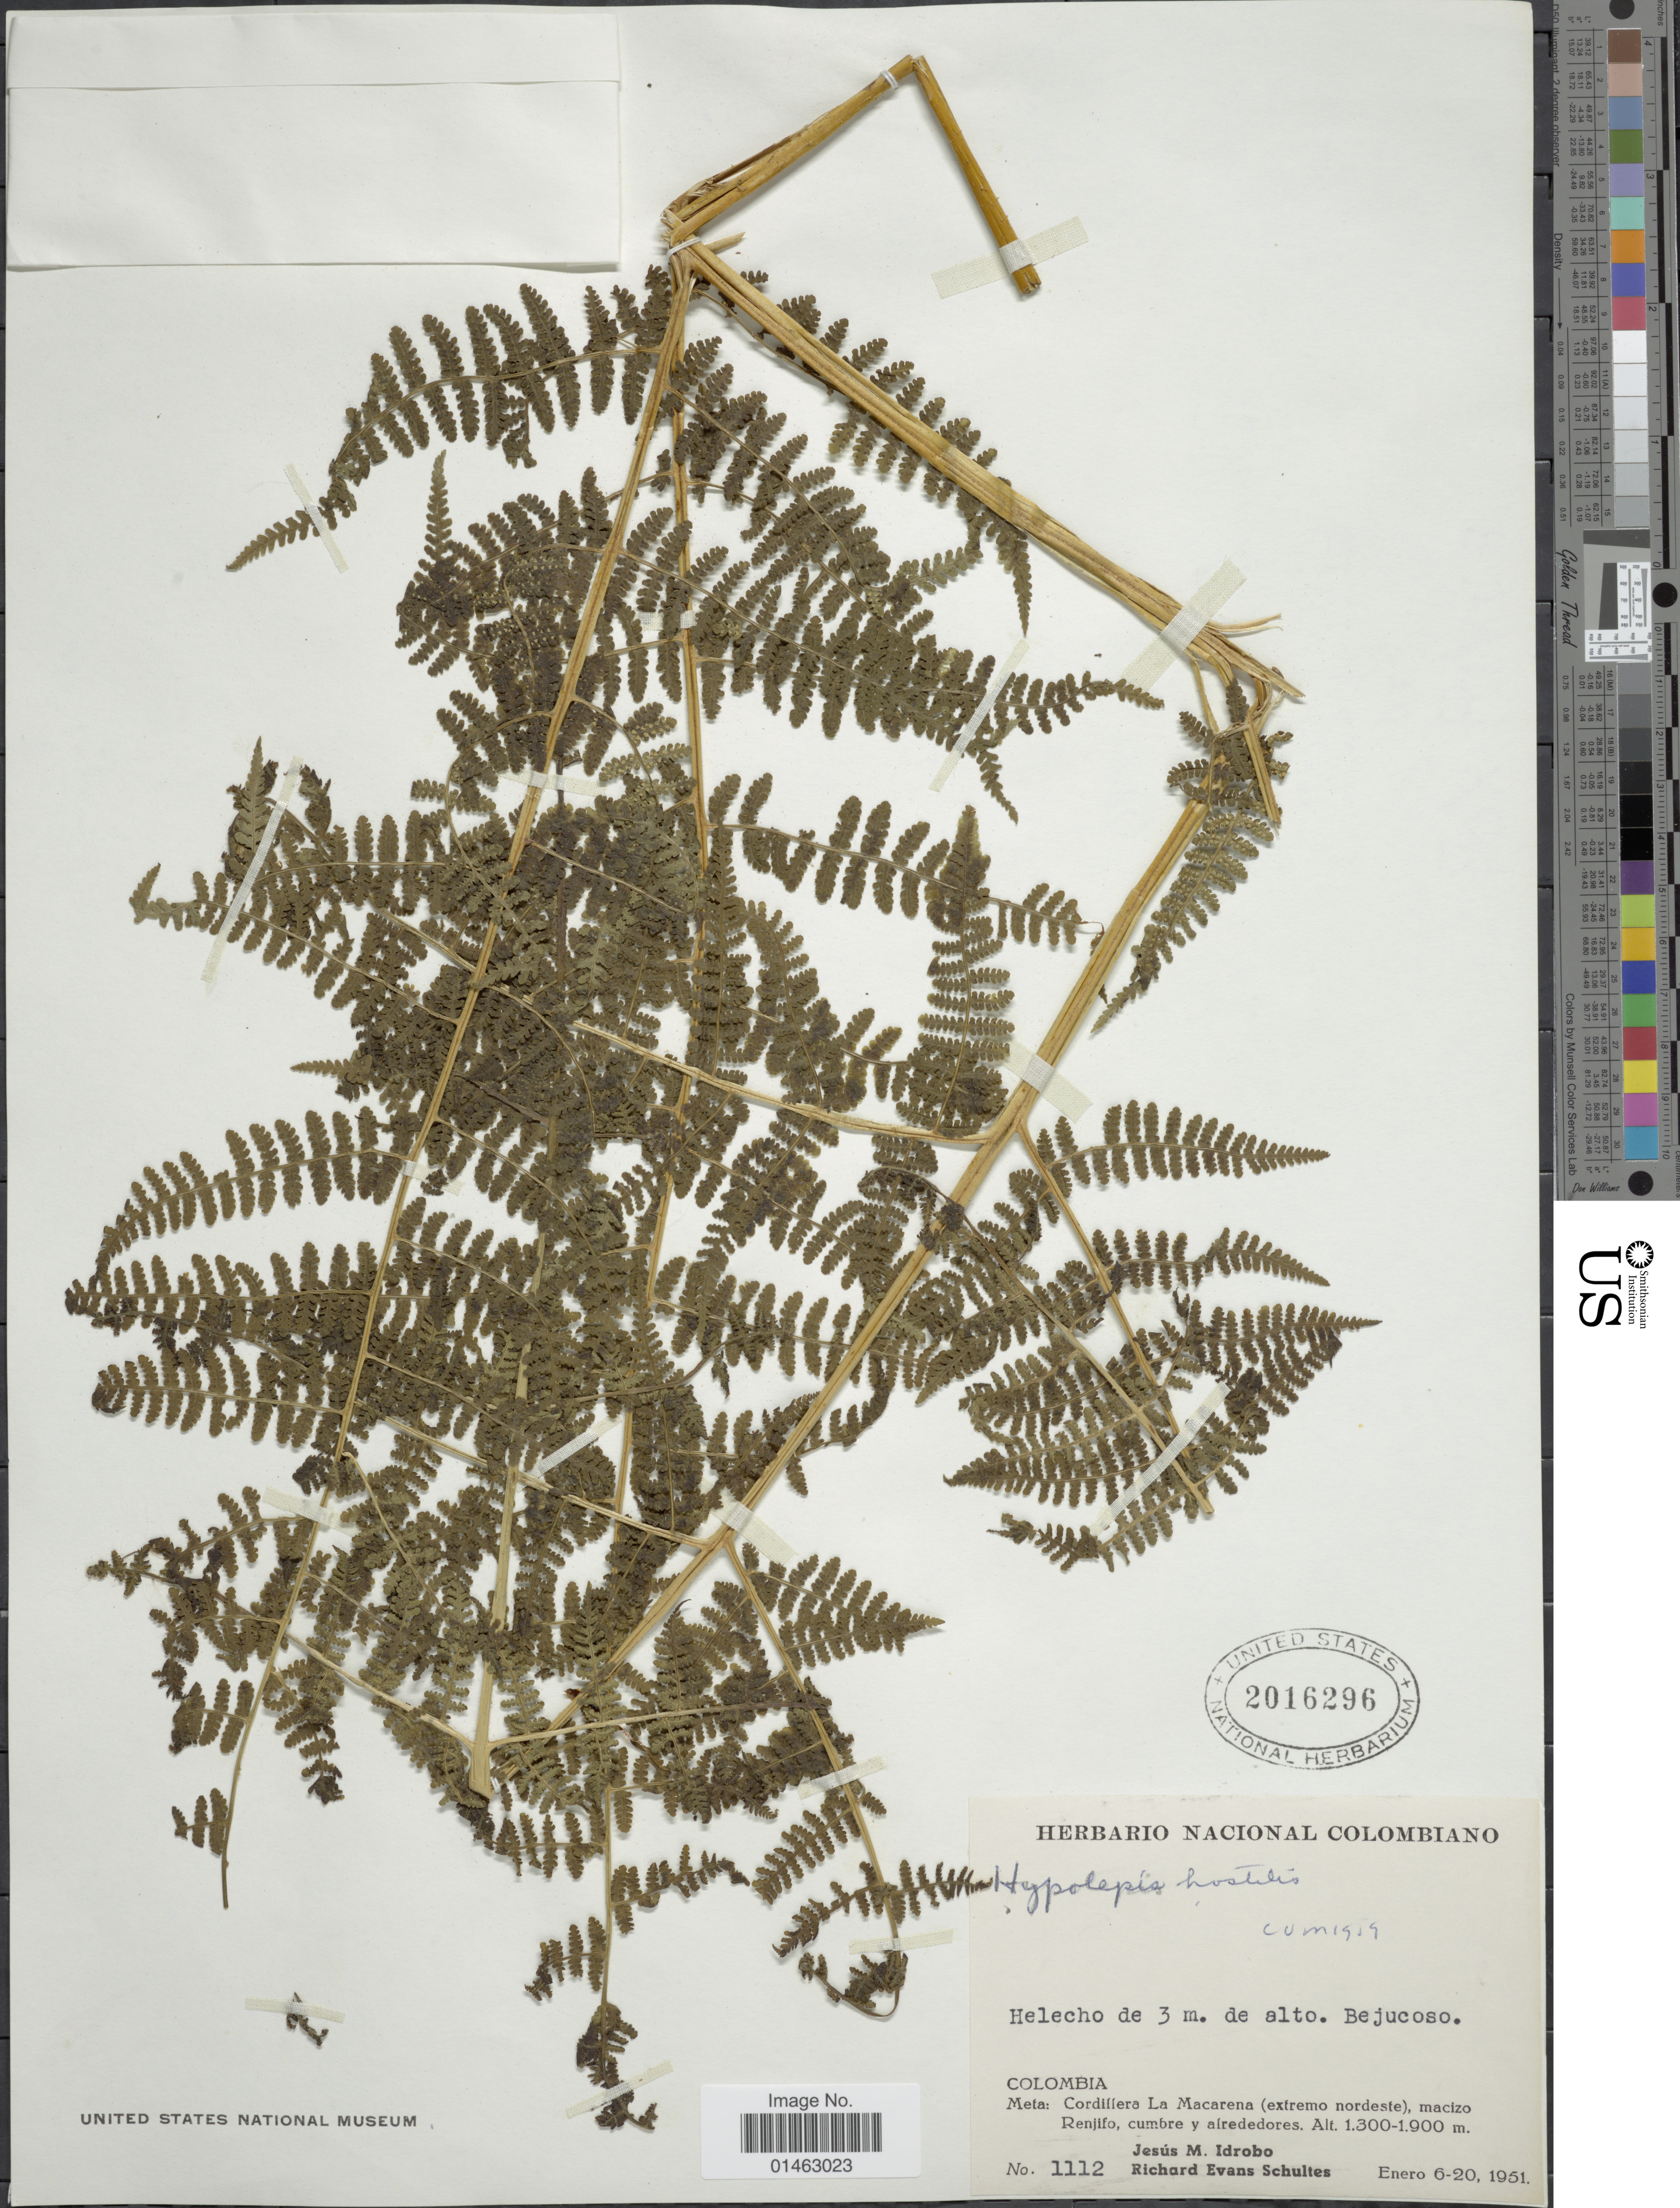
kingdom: Plantae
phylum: Tracheophyta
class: Polypodiopsida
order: Polypodiales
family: Dennstaedtiaceae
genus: Hypolepis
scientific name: Hypolepis hostilis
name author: (Kunze) C. Presl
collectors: J. M. Idrobo & R. E. Schultes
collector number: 1112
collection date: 1951-01-06/1951-01-20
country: Colombia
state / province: Meta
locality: Cordillera La Macarena (extremo nordeste), macizo Renjifo, cumbre y alrededores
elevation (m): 1300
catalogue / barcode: US 2016296